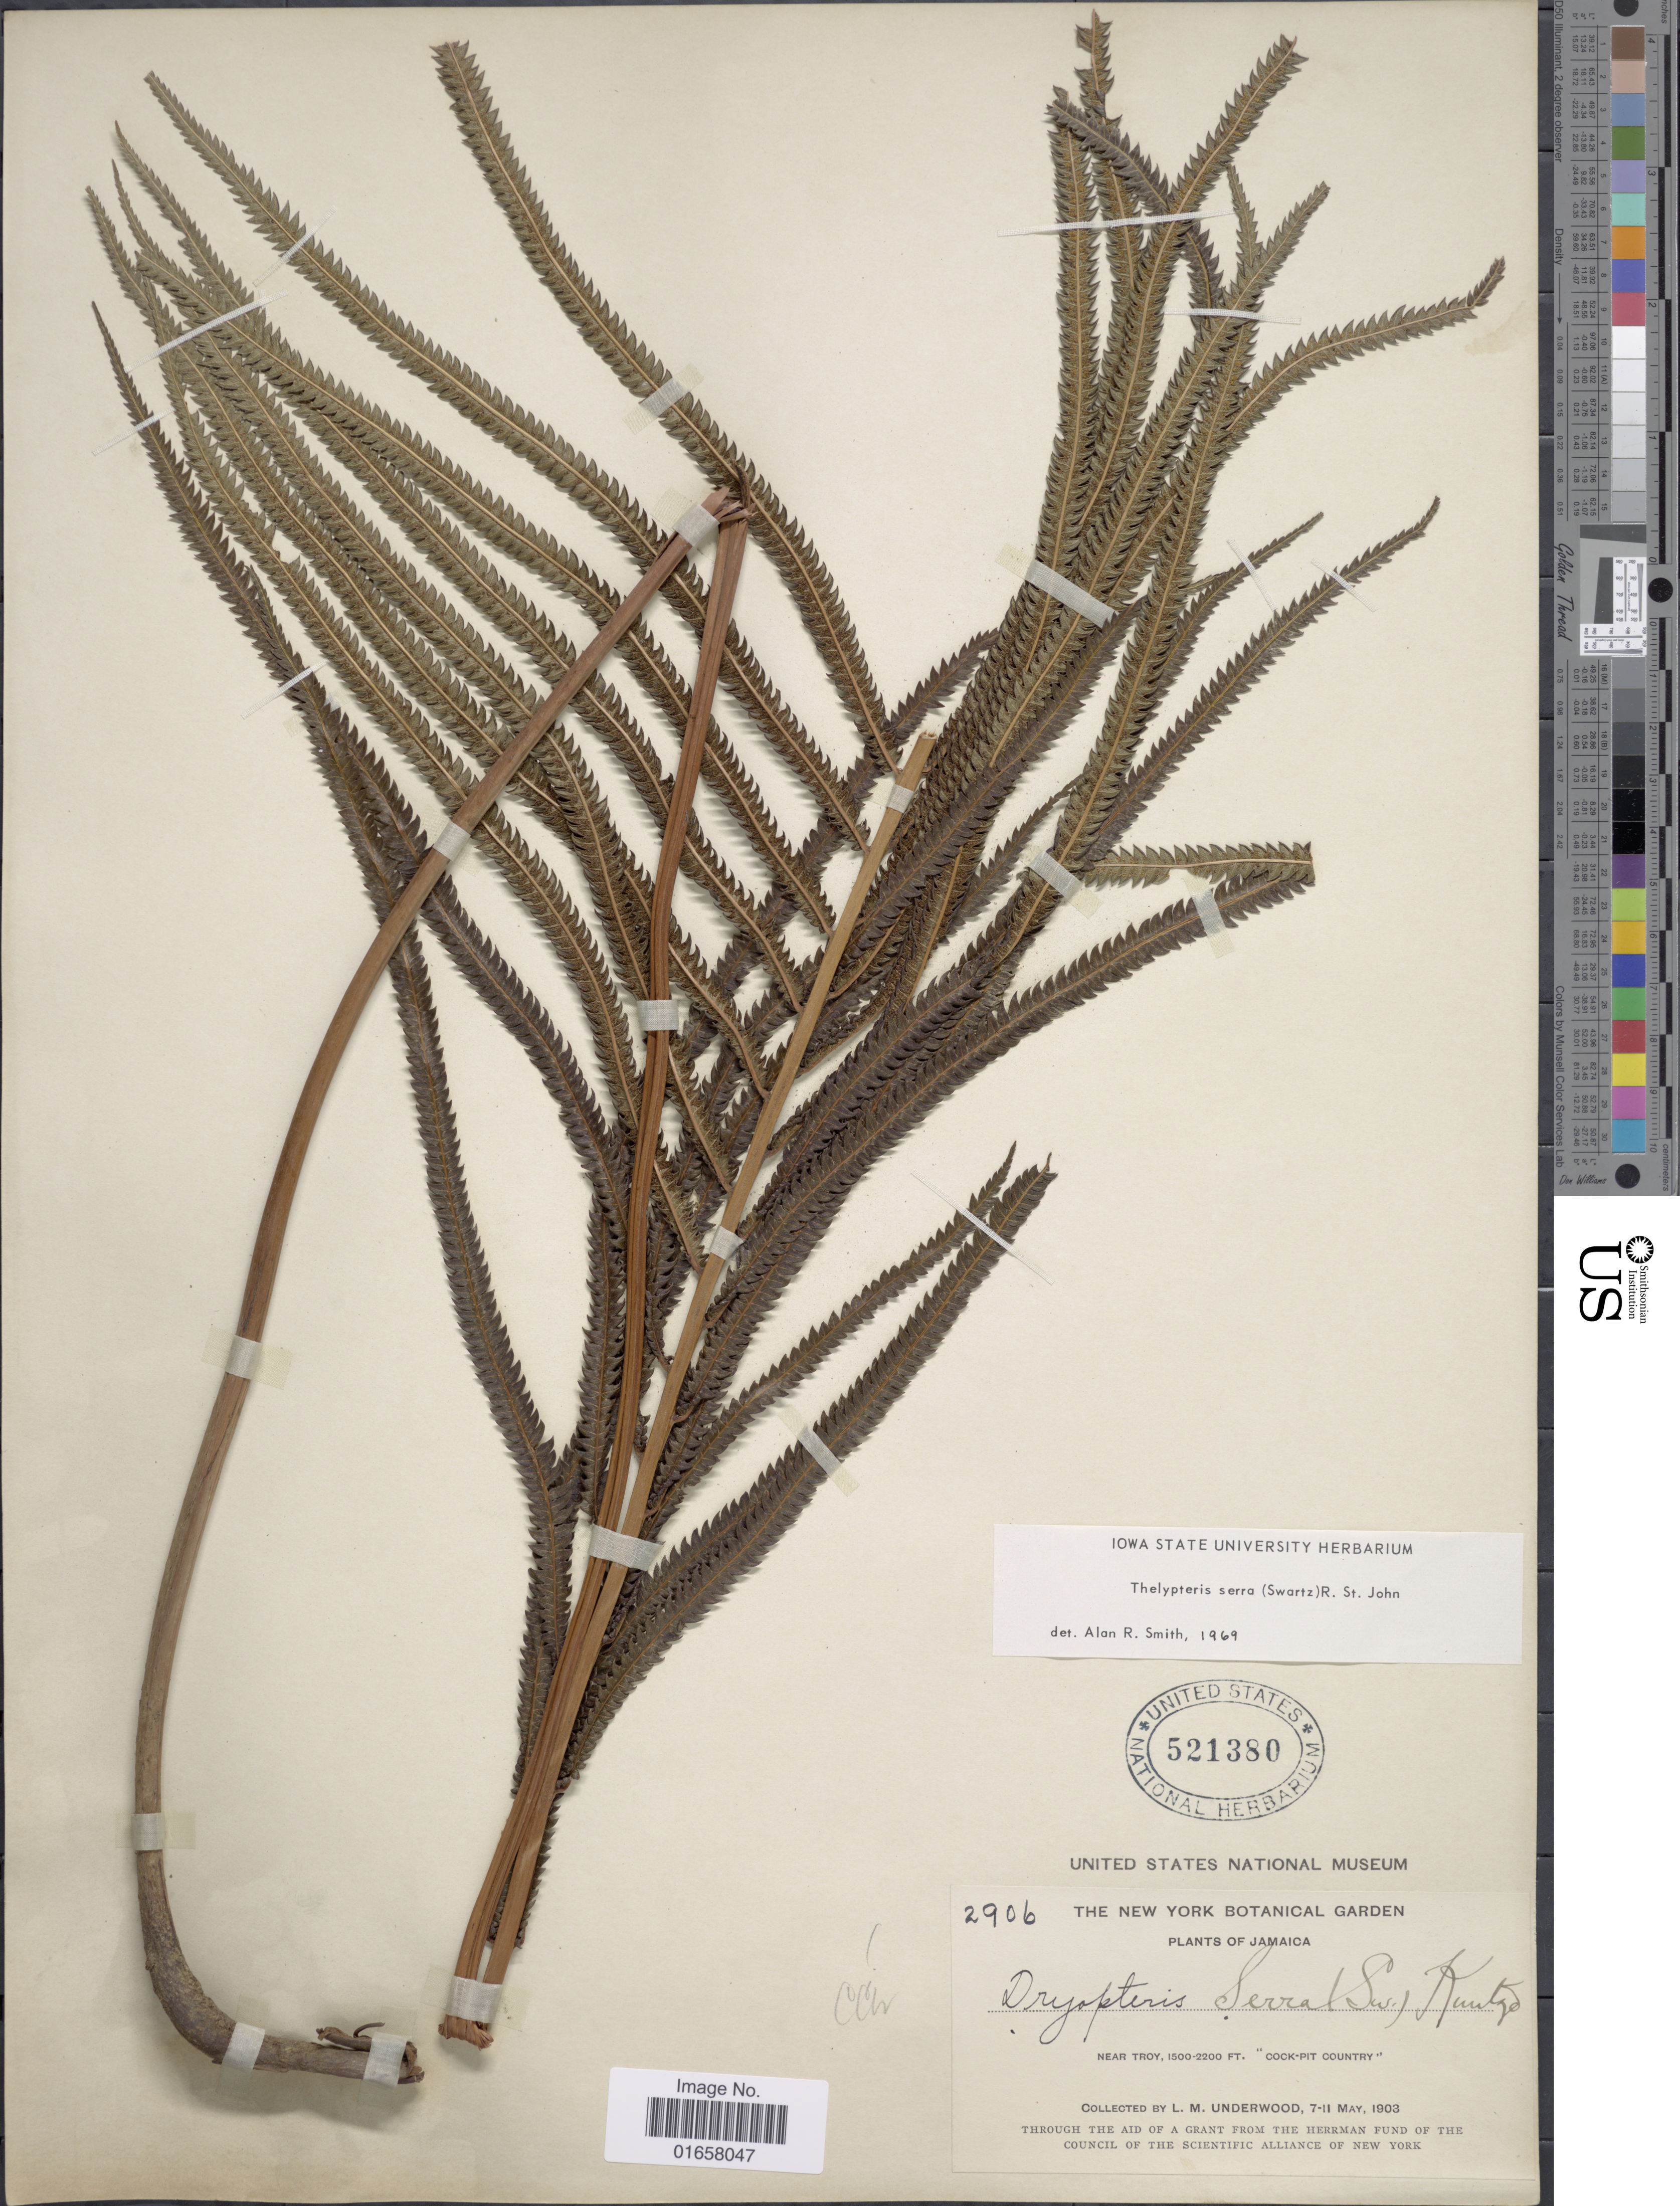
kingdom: Plantae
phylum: Tracheophyta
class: Polypodiopsida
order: Polypodiales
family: Thelypteridaceae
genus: Christella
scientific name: Christella serra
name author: (Sw.) Holttum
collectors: L. M. Underwood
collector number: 2906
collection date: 1903-05-07/1903-05-11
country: Jamaica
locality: Jamaica, near Troy, "Cock-pit Country".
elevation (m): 457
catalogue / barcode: US 521380